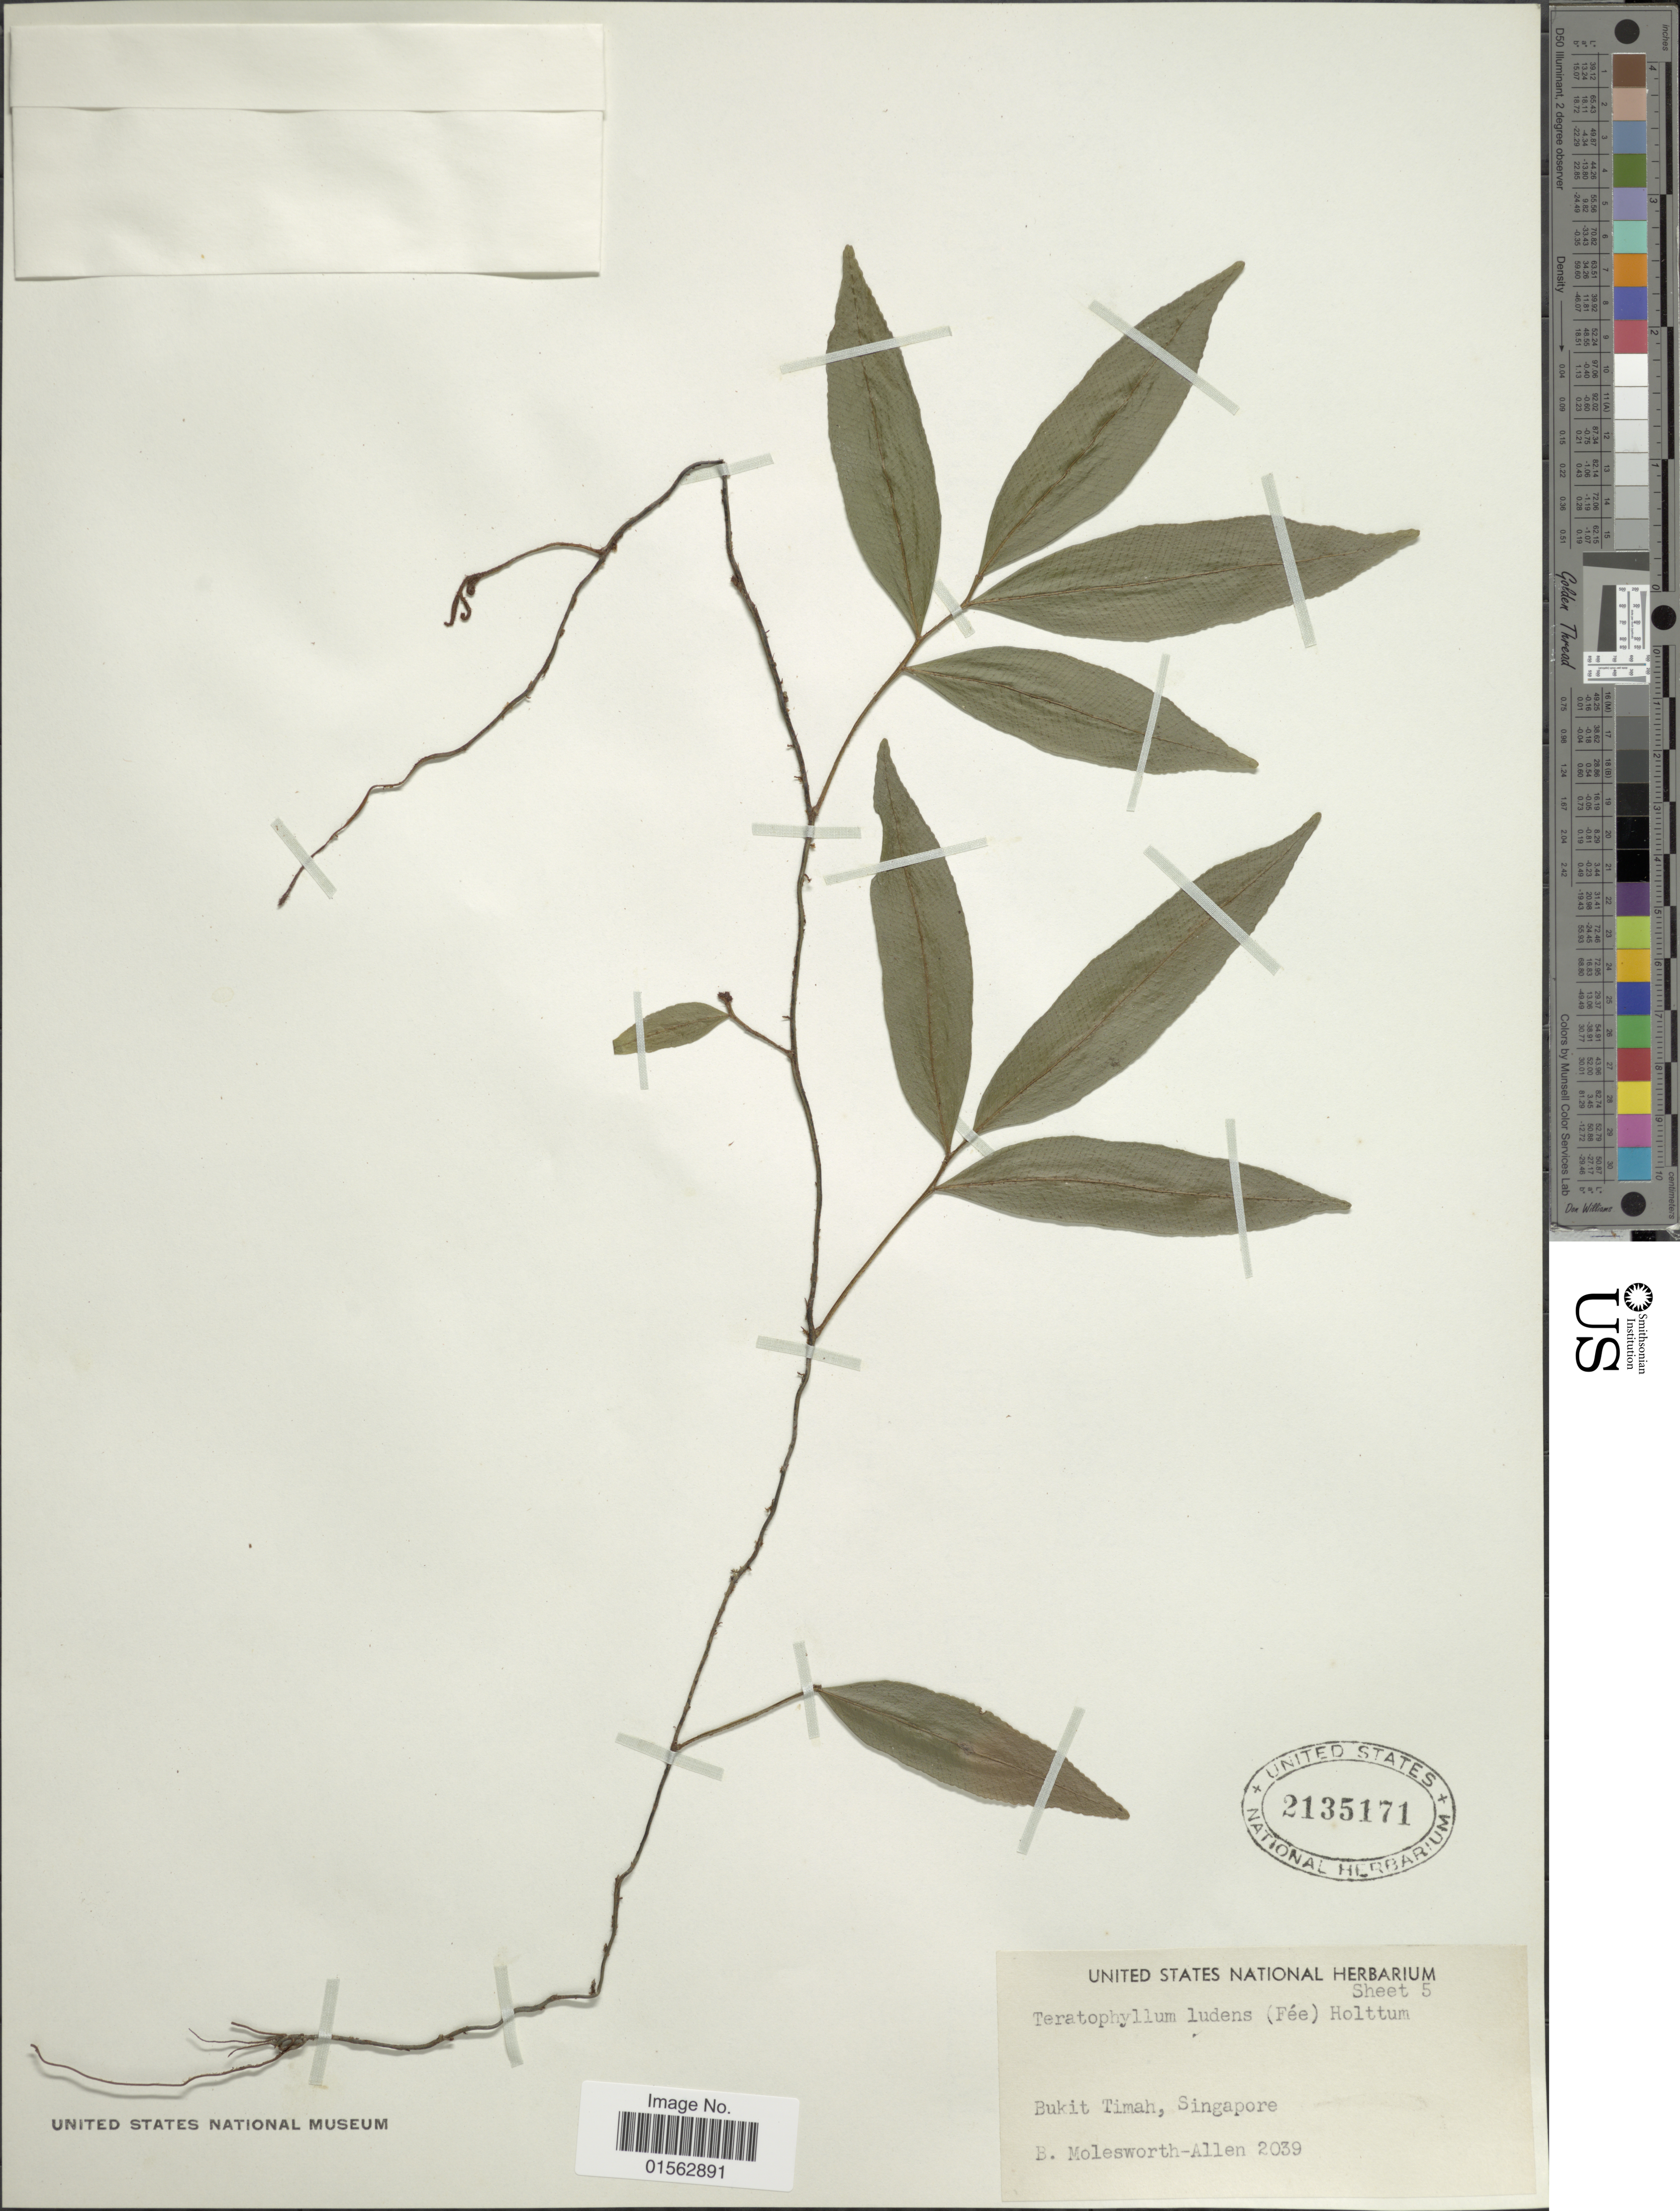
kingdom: Plantae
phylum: Tracheophyta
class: Polypodiopsida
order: Polypodiales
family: Dryopteridaceae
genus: Teratophyllum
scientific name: Teratophyllum ludens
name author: (Fée) Holttum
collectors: B. E. G. Molesworth-Allen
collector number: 2039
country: Singapore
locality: Bukit Timah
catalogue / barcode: US 2135171